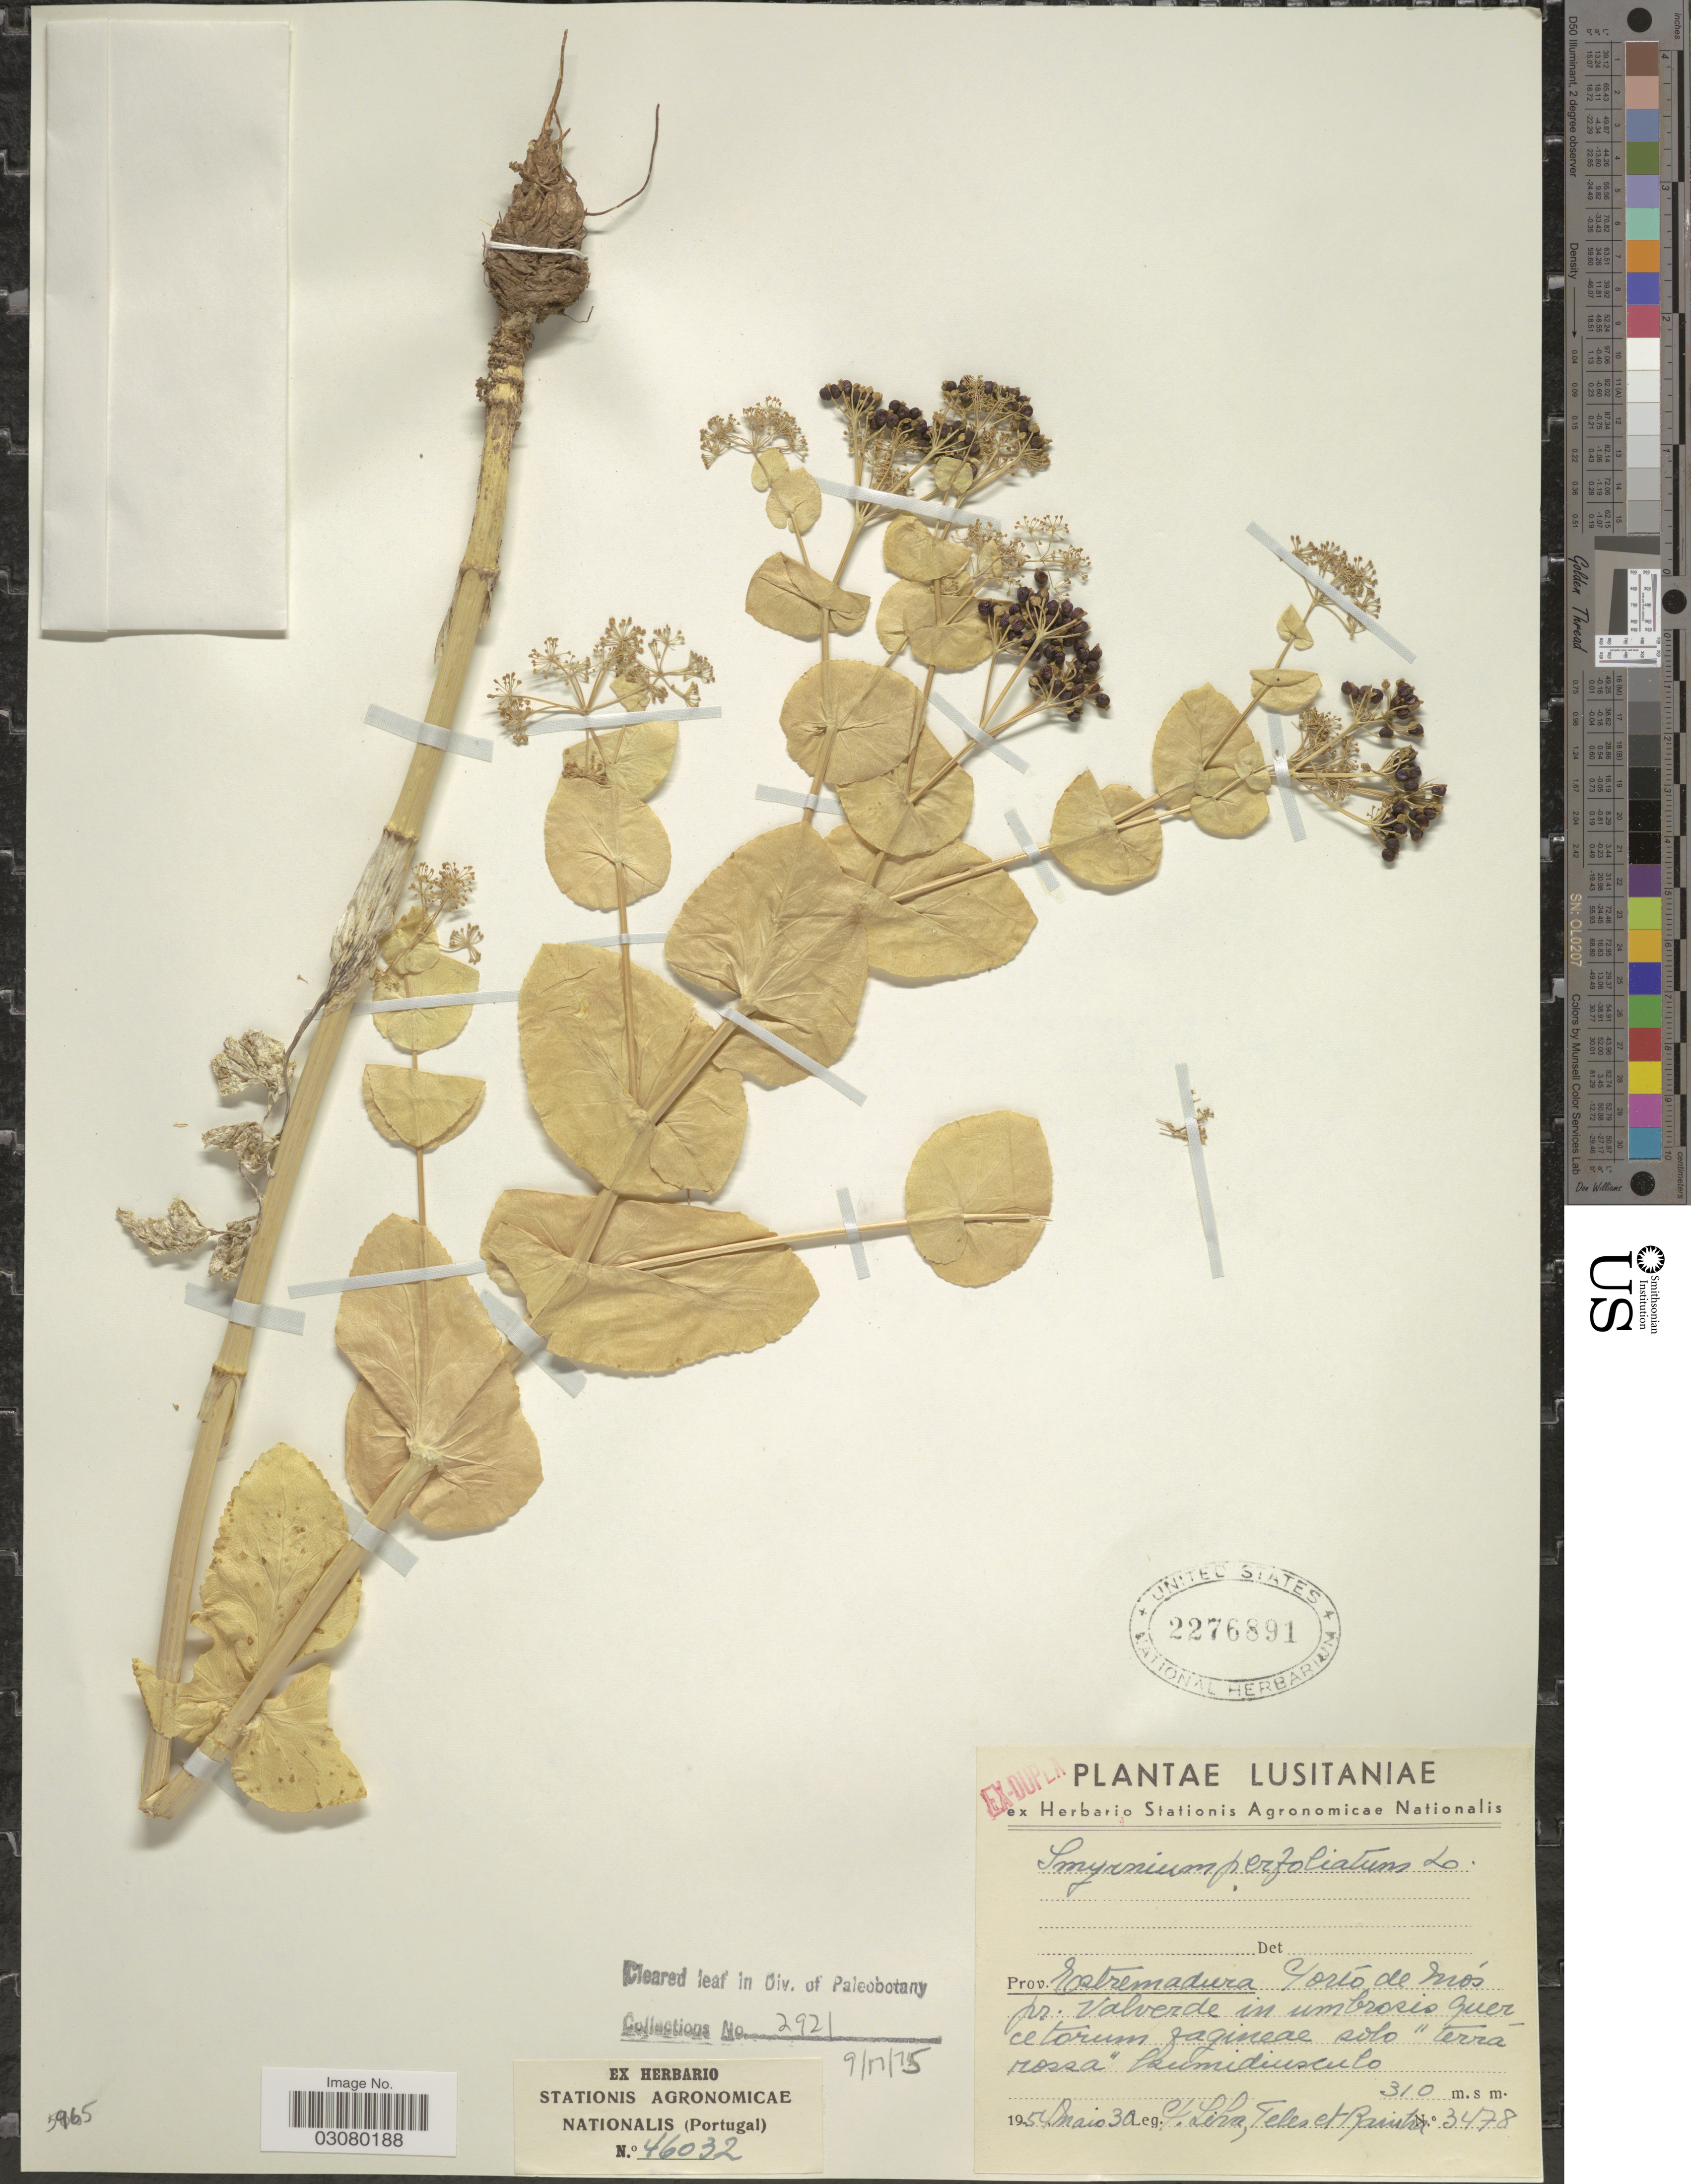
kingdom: Plantae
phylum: Tracheophyta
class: Magnoliopsida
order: Apiales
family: Apiaceae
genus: Smyrnium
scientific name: Smyrnium dioscoridis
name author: Spreng.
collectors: P. Silva, Teles & B. Rainha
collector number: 3478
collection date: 1950-05-30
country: Portugal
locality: Lusitaniae. Prov. Estremadura. Porto de Mós pr. Valverde.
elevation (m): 310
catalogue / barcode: US 2276891